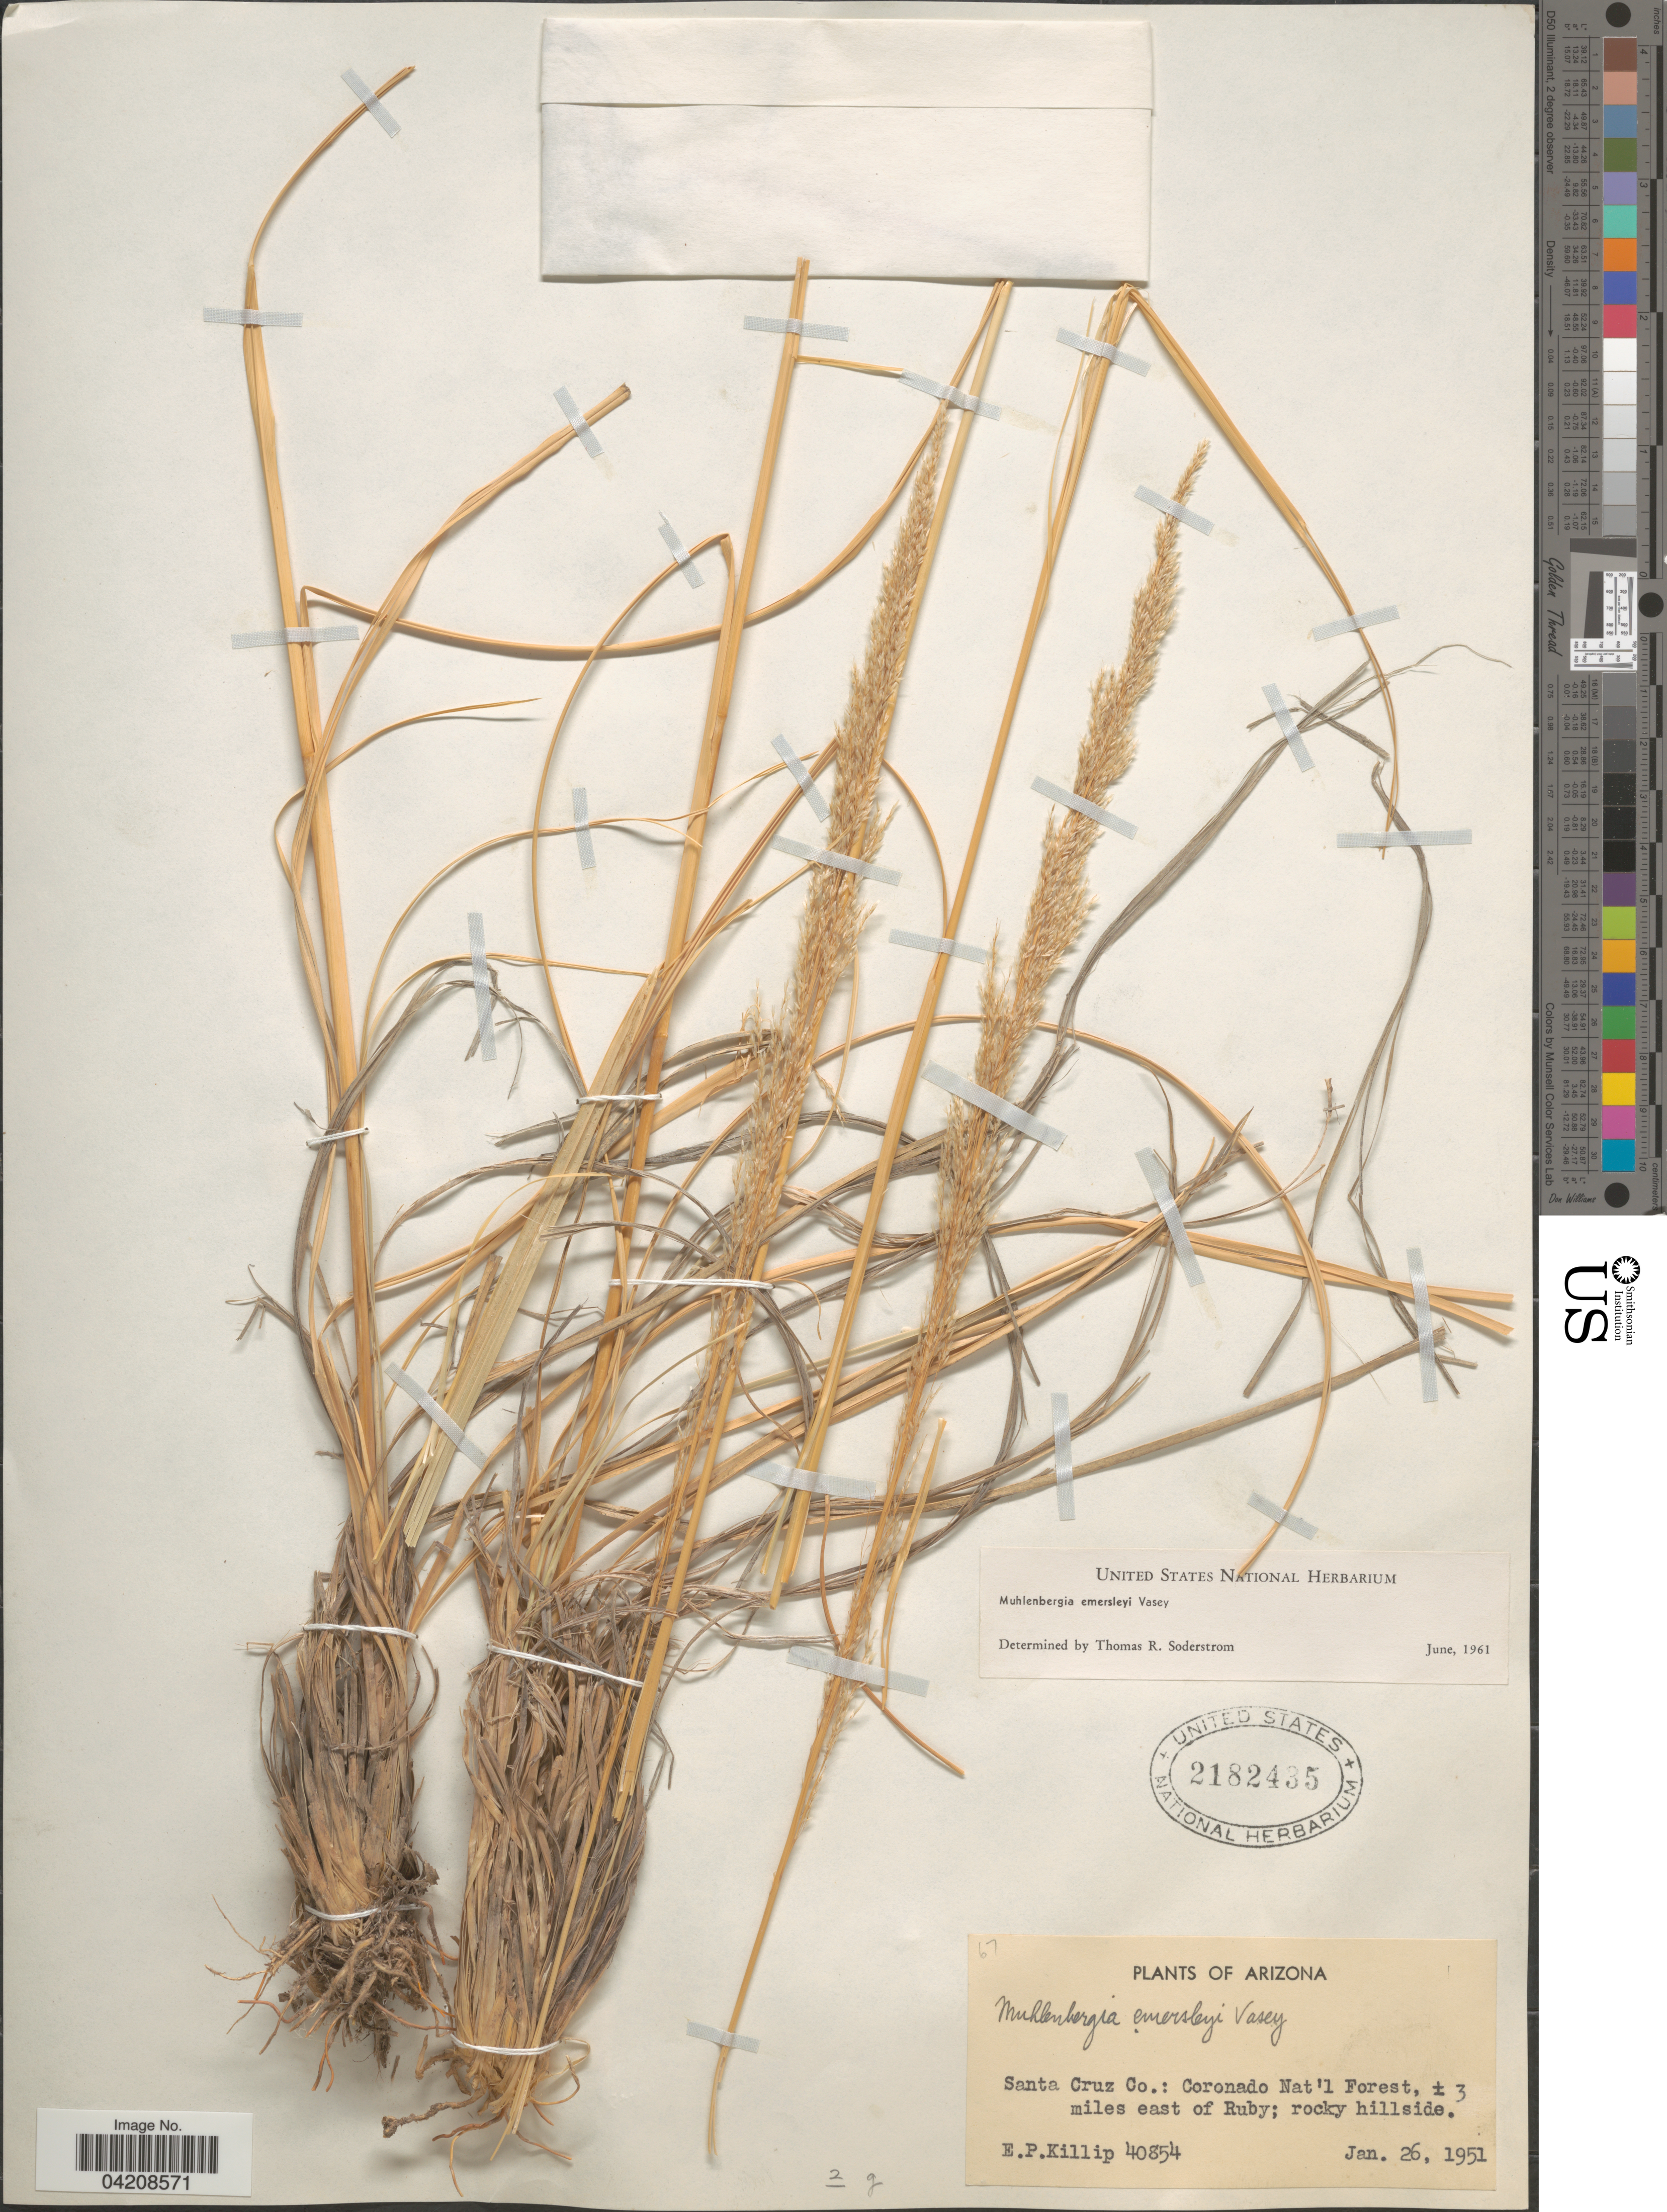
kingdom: Plantae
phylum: Tracheophyta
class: Liliopsida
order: Poales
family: Poaceae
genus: Muhlenbergia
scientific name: Muhlenbergia emersleyi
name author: Vasey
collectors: E. P. Killip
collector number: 40854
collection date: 1951-01-26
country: United States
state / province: Arizona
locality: Santa Cruz Co.: Coronado Nat'l Forest, ± 3 miles east of Ruby; rocky hillside.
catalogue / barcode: US 2182435